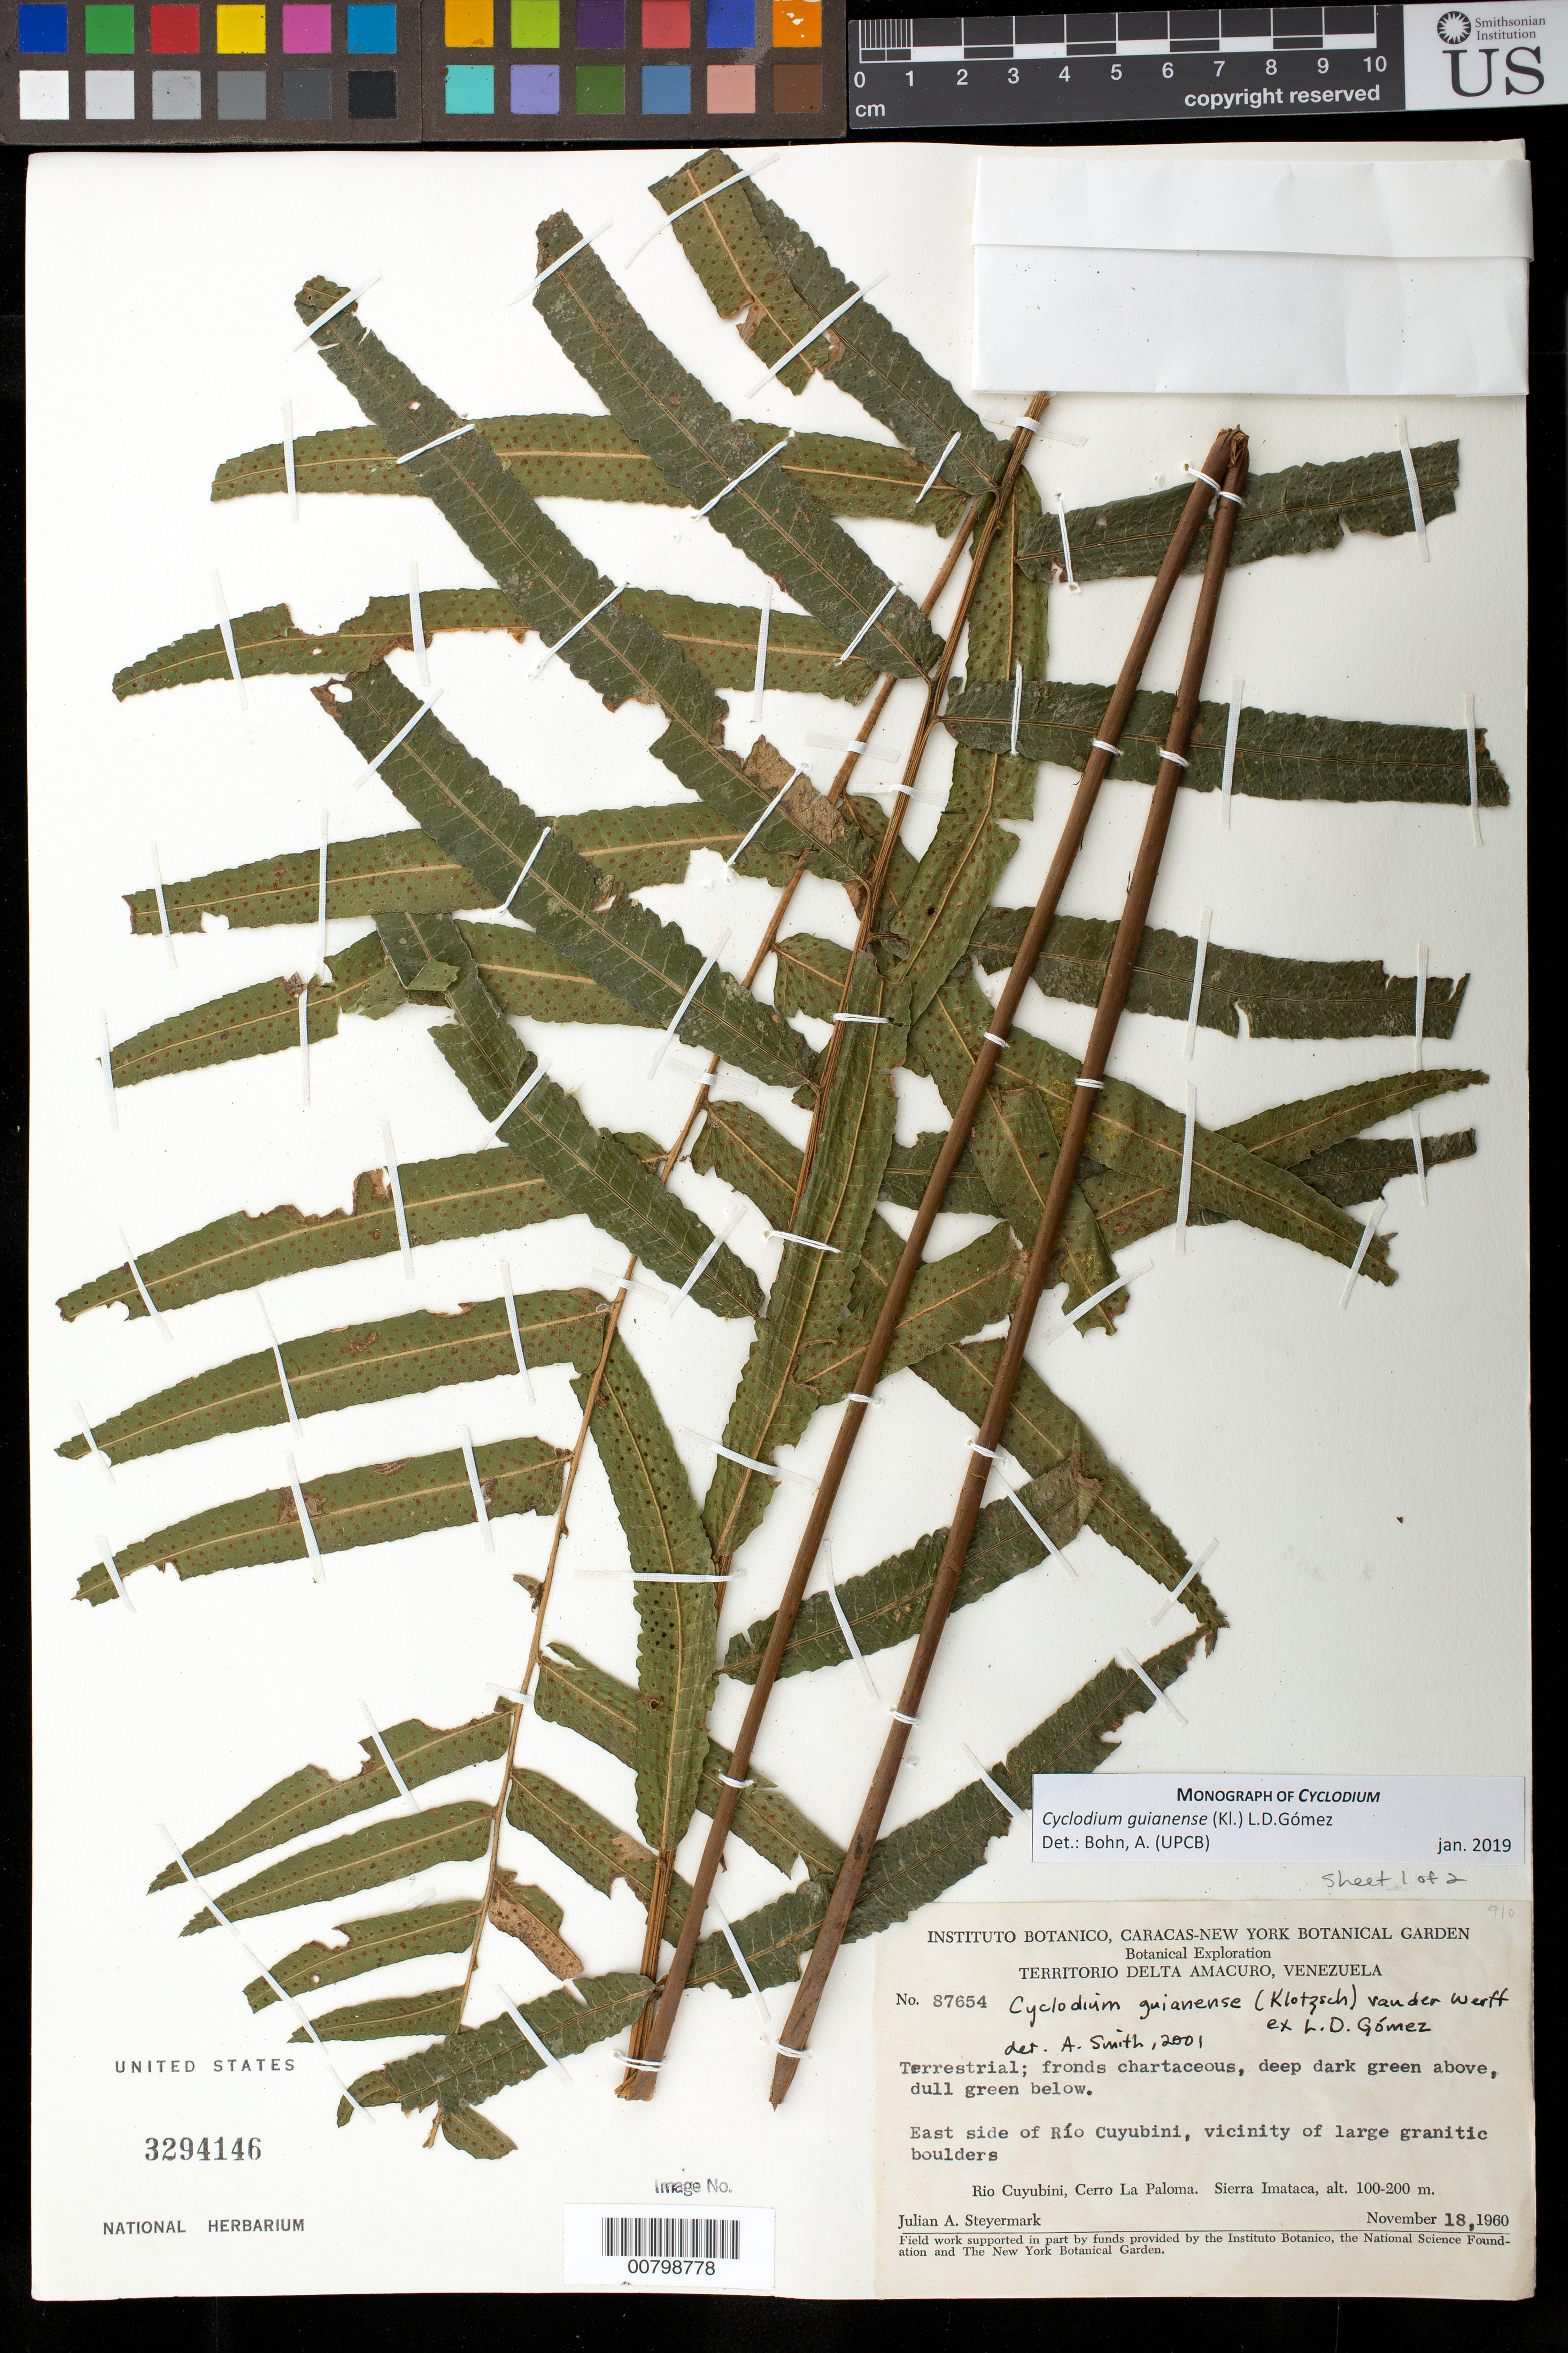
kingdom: Plantae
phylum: Tracheophyta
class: Polypodiopsida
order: Polypodiales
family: Dryopteridaceae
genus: Cyclodium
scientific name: Cyclodium guianense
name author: (Klotzsch) van der Werff ex L.D. Gómez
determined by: Smith, Alan R., (UC)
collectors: J. Steyermark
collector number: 87654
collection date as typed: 18-Nov-60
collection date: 1960-11-18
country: Venezuela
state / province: Delta Amacuro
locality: Río Cuyubini, E side; Cerro La Paloma, Sierra Imataca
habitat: Large granitic boulders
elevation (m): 100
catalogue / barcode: US 3294146